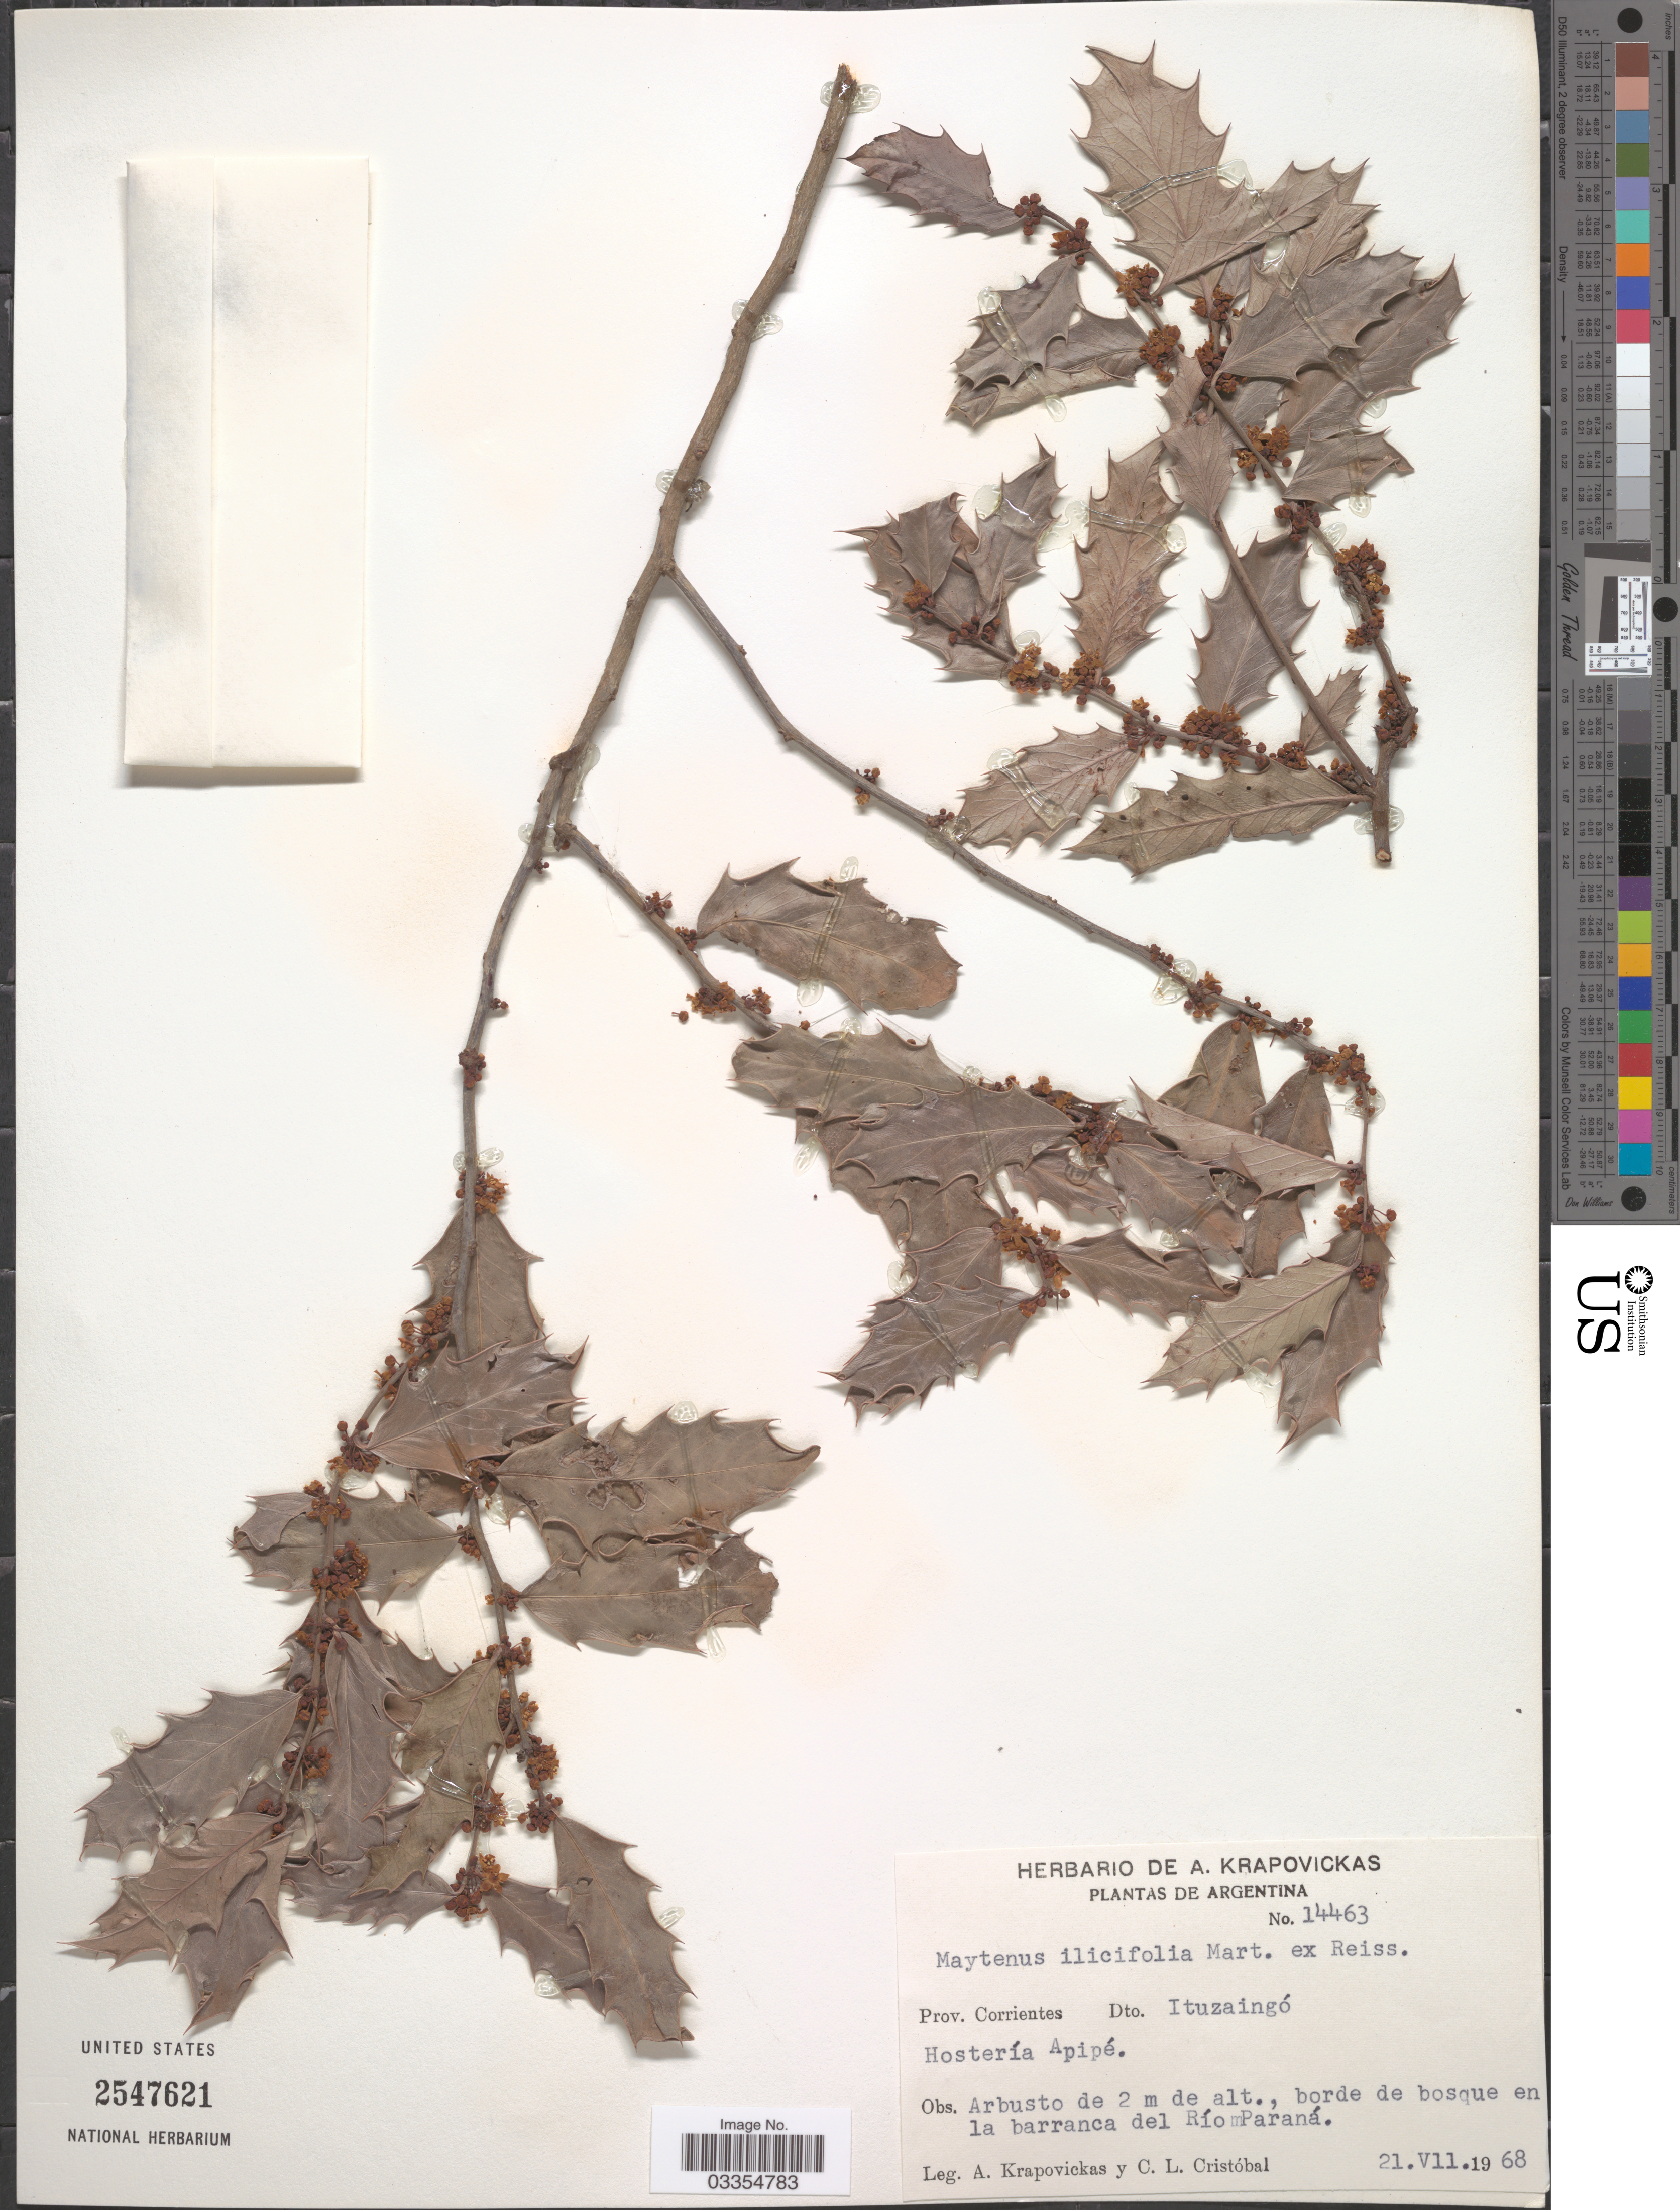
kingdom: Plantae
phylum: Tracheophyta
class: Magnoliopsida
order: Celastrales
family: Celastraceae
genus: Maytenus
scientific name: Maytenus ilicifolia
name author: (Schrad.) Planch.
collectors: A. Karpovickas & C. L. Cristóbal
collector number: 14463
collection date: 1968-07-21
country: Argentina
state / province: Corrientes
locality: Dto. Ituzaingó. Hostería Apipé. Borde de bosque en la barranca del Río Paraná.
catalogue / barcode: US 2547621